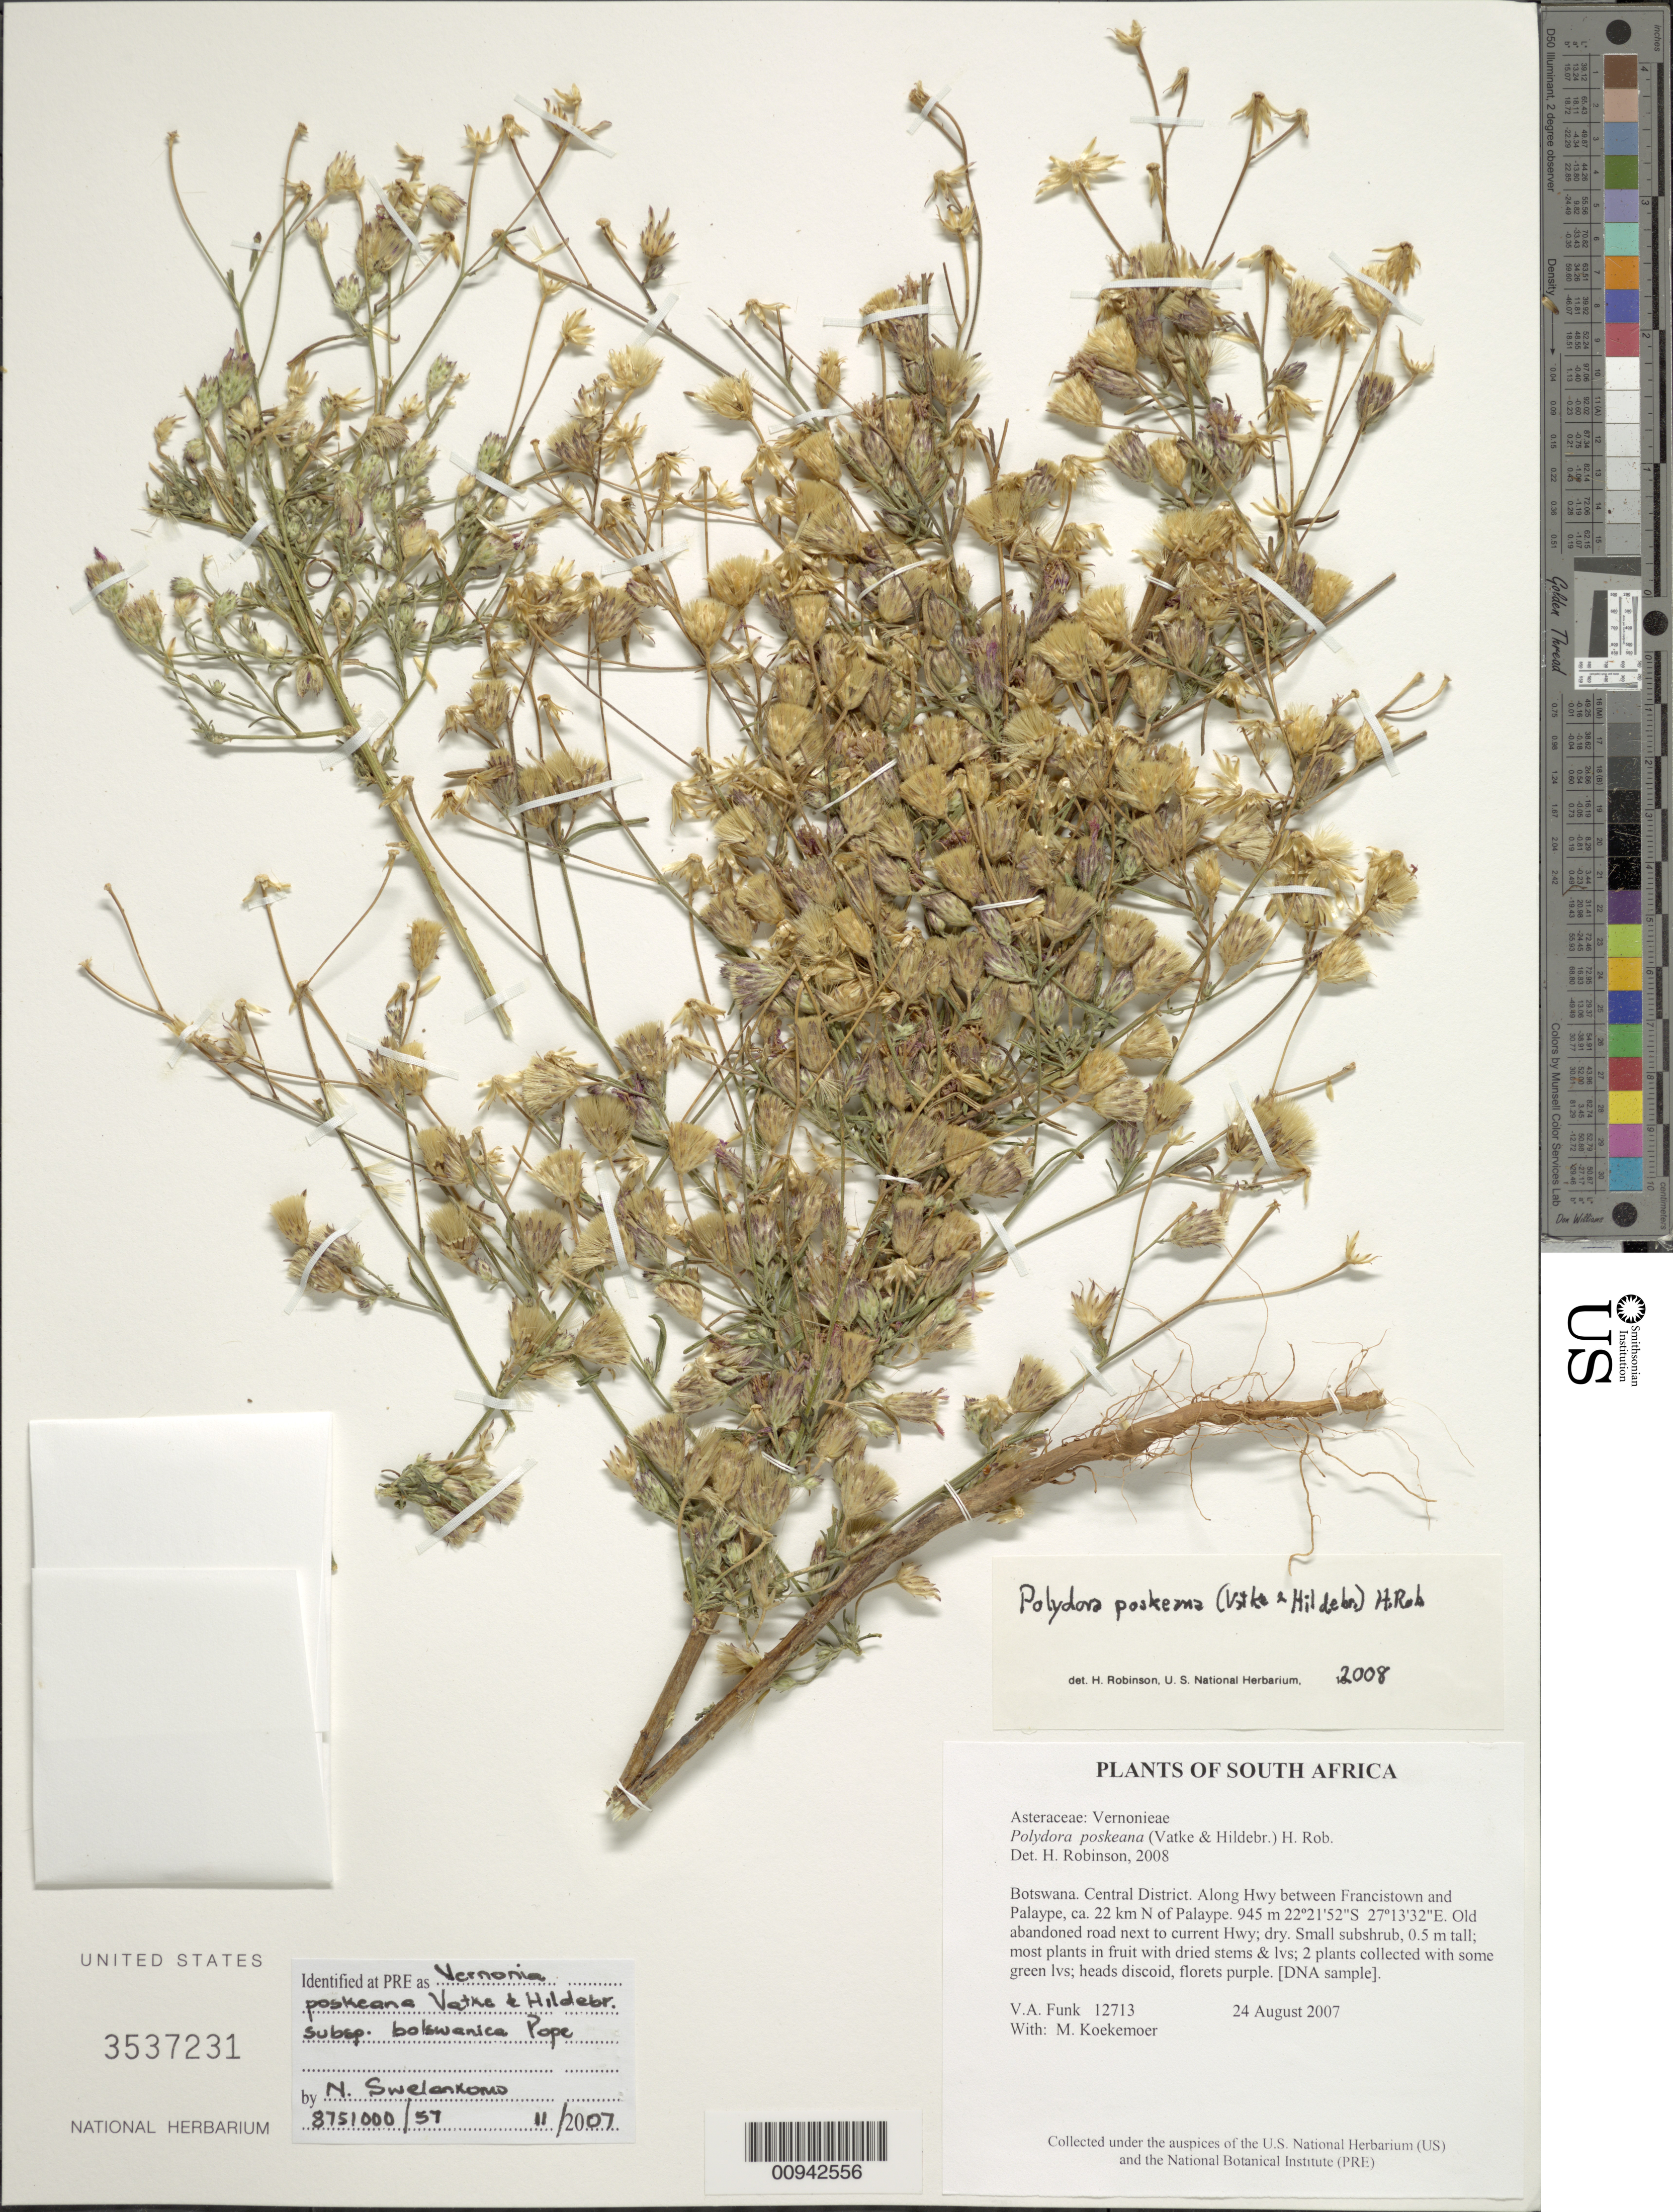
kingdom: Plantae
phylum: Tracheophyta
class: Magnoliopsida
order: Asterales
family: Asteraceae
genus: Polydora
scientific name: Polydora steetziana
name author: (Oliv. & Hiern) H. Rob.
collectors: V. Funk & M. Koekemoer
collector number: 12713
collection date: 2007-08-24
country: Botswana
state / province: Central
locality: Along Hwy between Francistown and Palaype, ca. 22 km N of Palaype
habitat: Old abandoned road next to current Hwy; dry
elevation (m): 945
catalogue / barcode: US 3537231